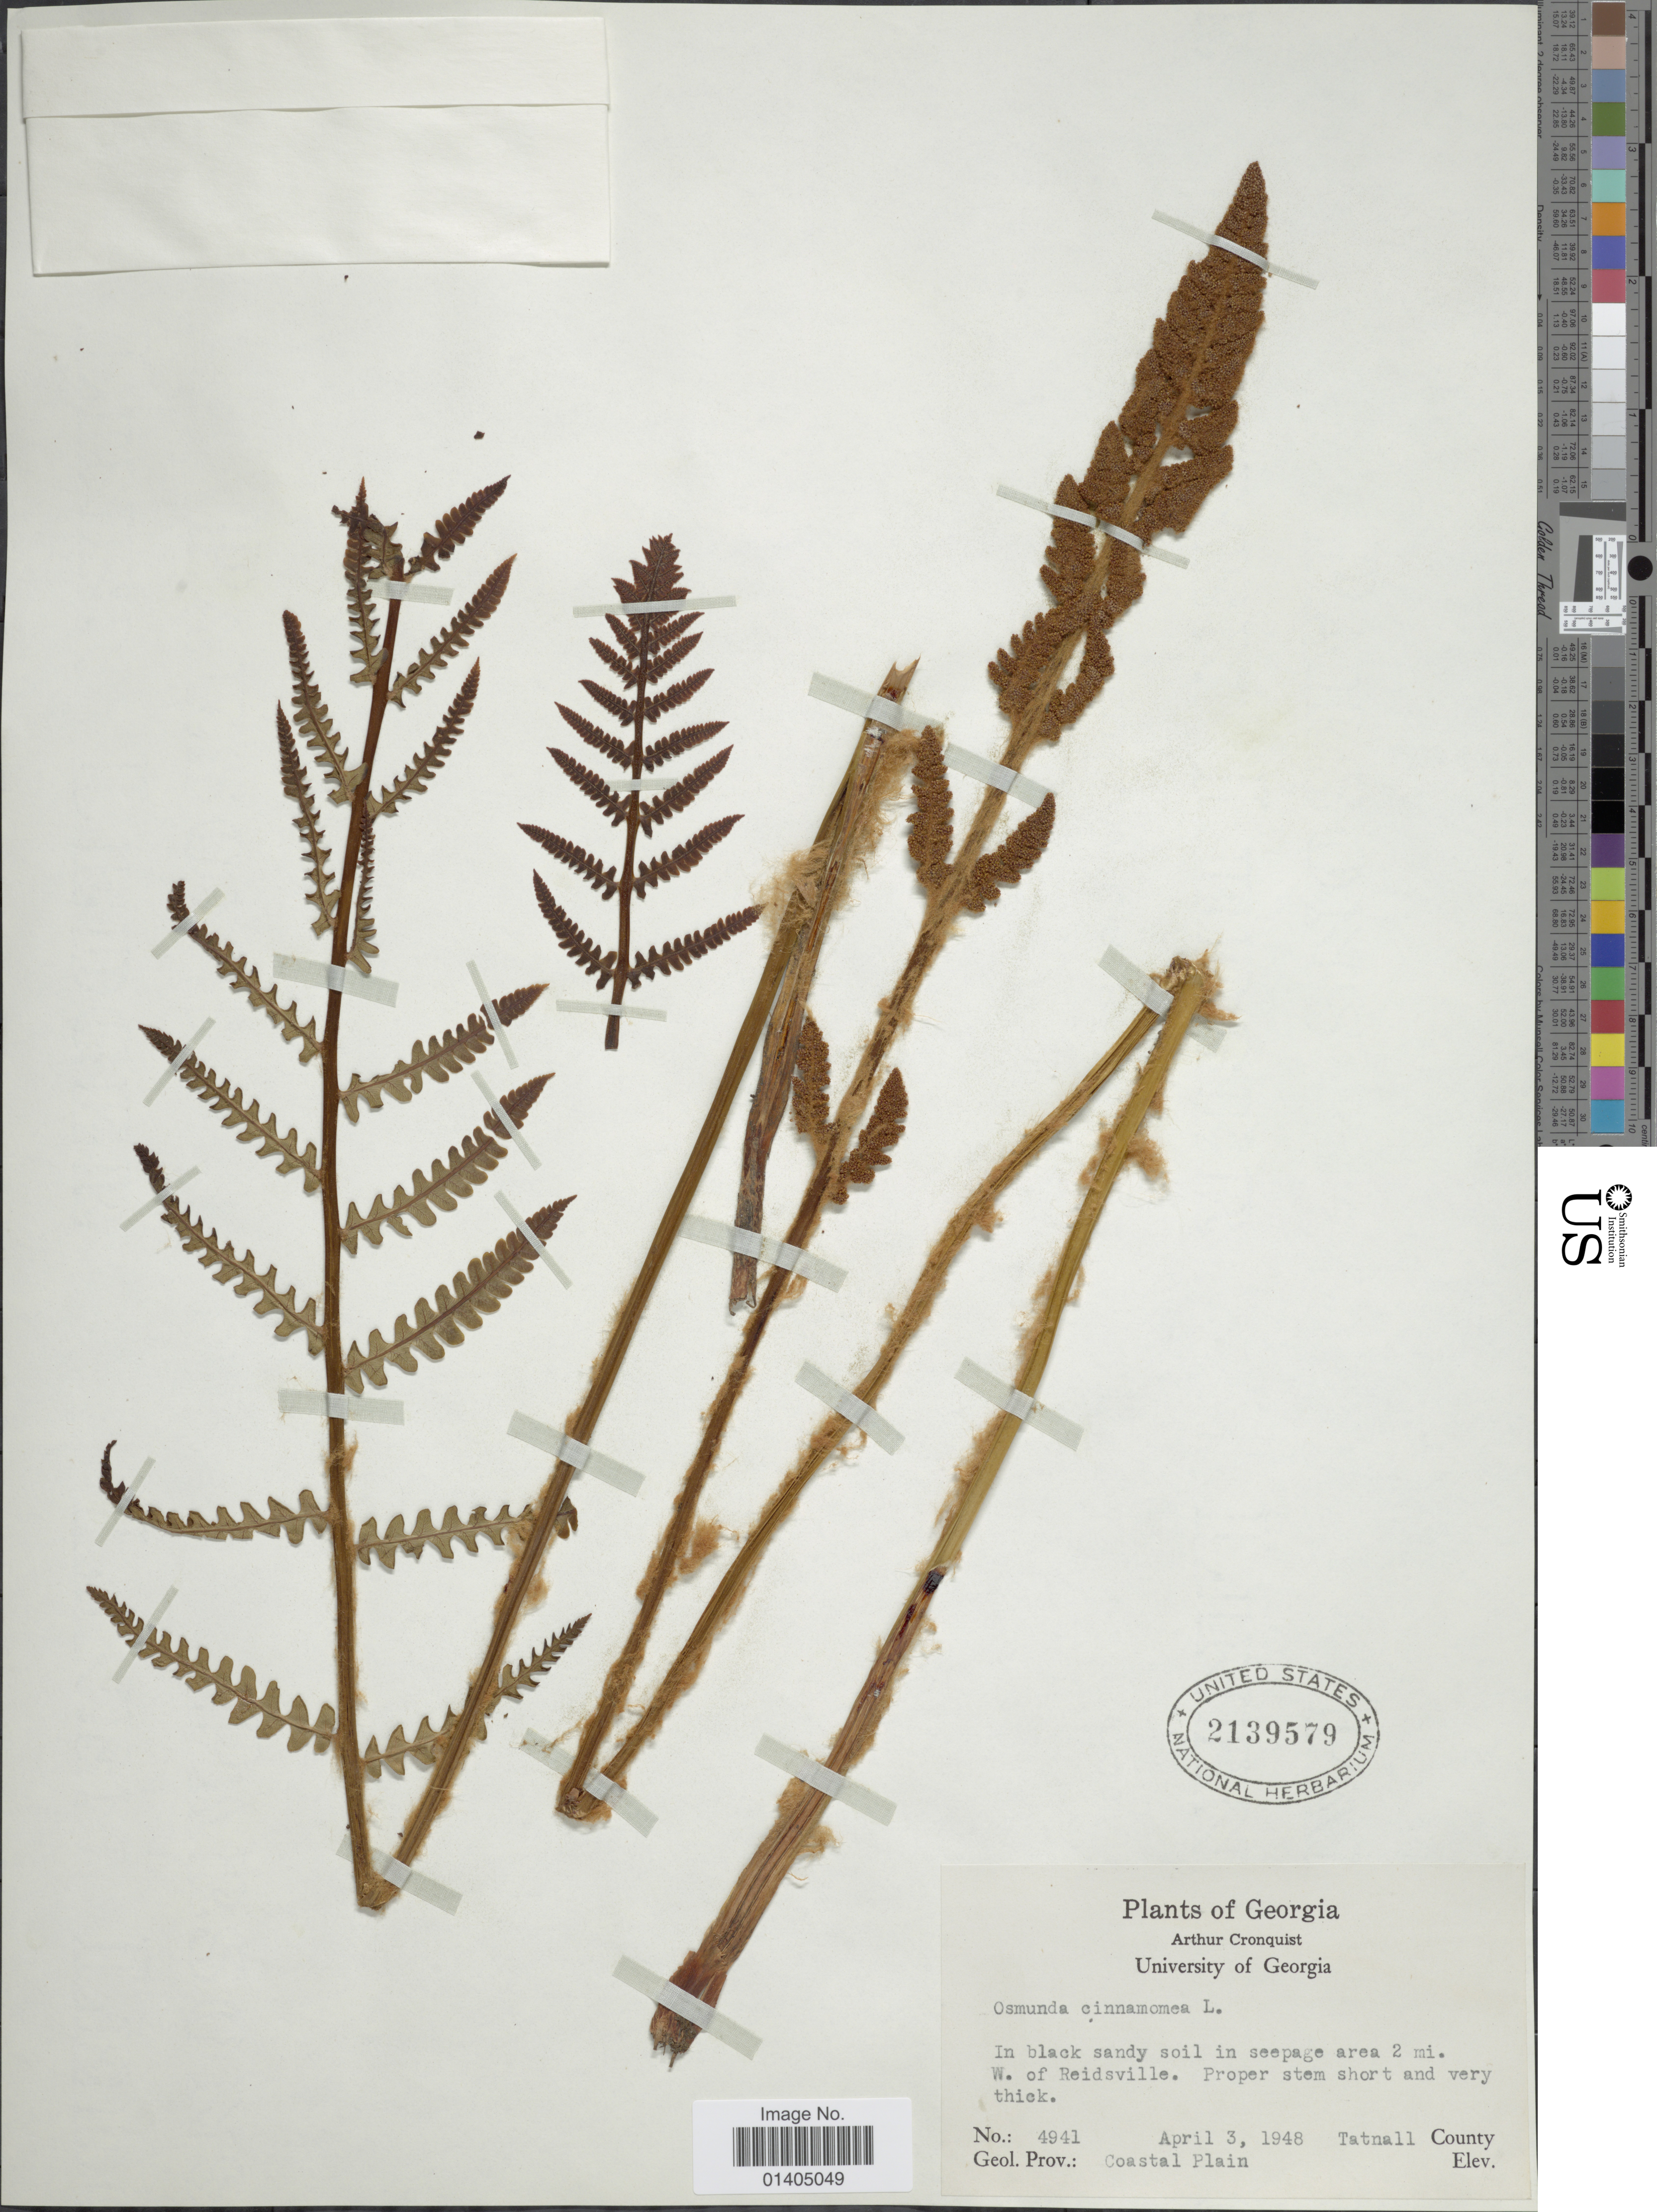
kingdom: Plantae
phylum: Tracheophyta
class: Polypodiopsida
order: Osmundales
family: Osmundaceae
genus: Osmundastrum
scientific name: Osmundastrum cinnamomeum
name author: (L.) C. Presl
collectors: A. J. Cronquist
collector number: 4941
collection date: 1948-04-03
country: United States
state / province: Georgia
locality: Inblack sandy soil in seepage area 2 mi. W of Reidsville. Prope stem short and very thick, Tatnall County, Geol Prov: Coastal Plain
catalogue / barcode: US 2139579